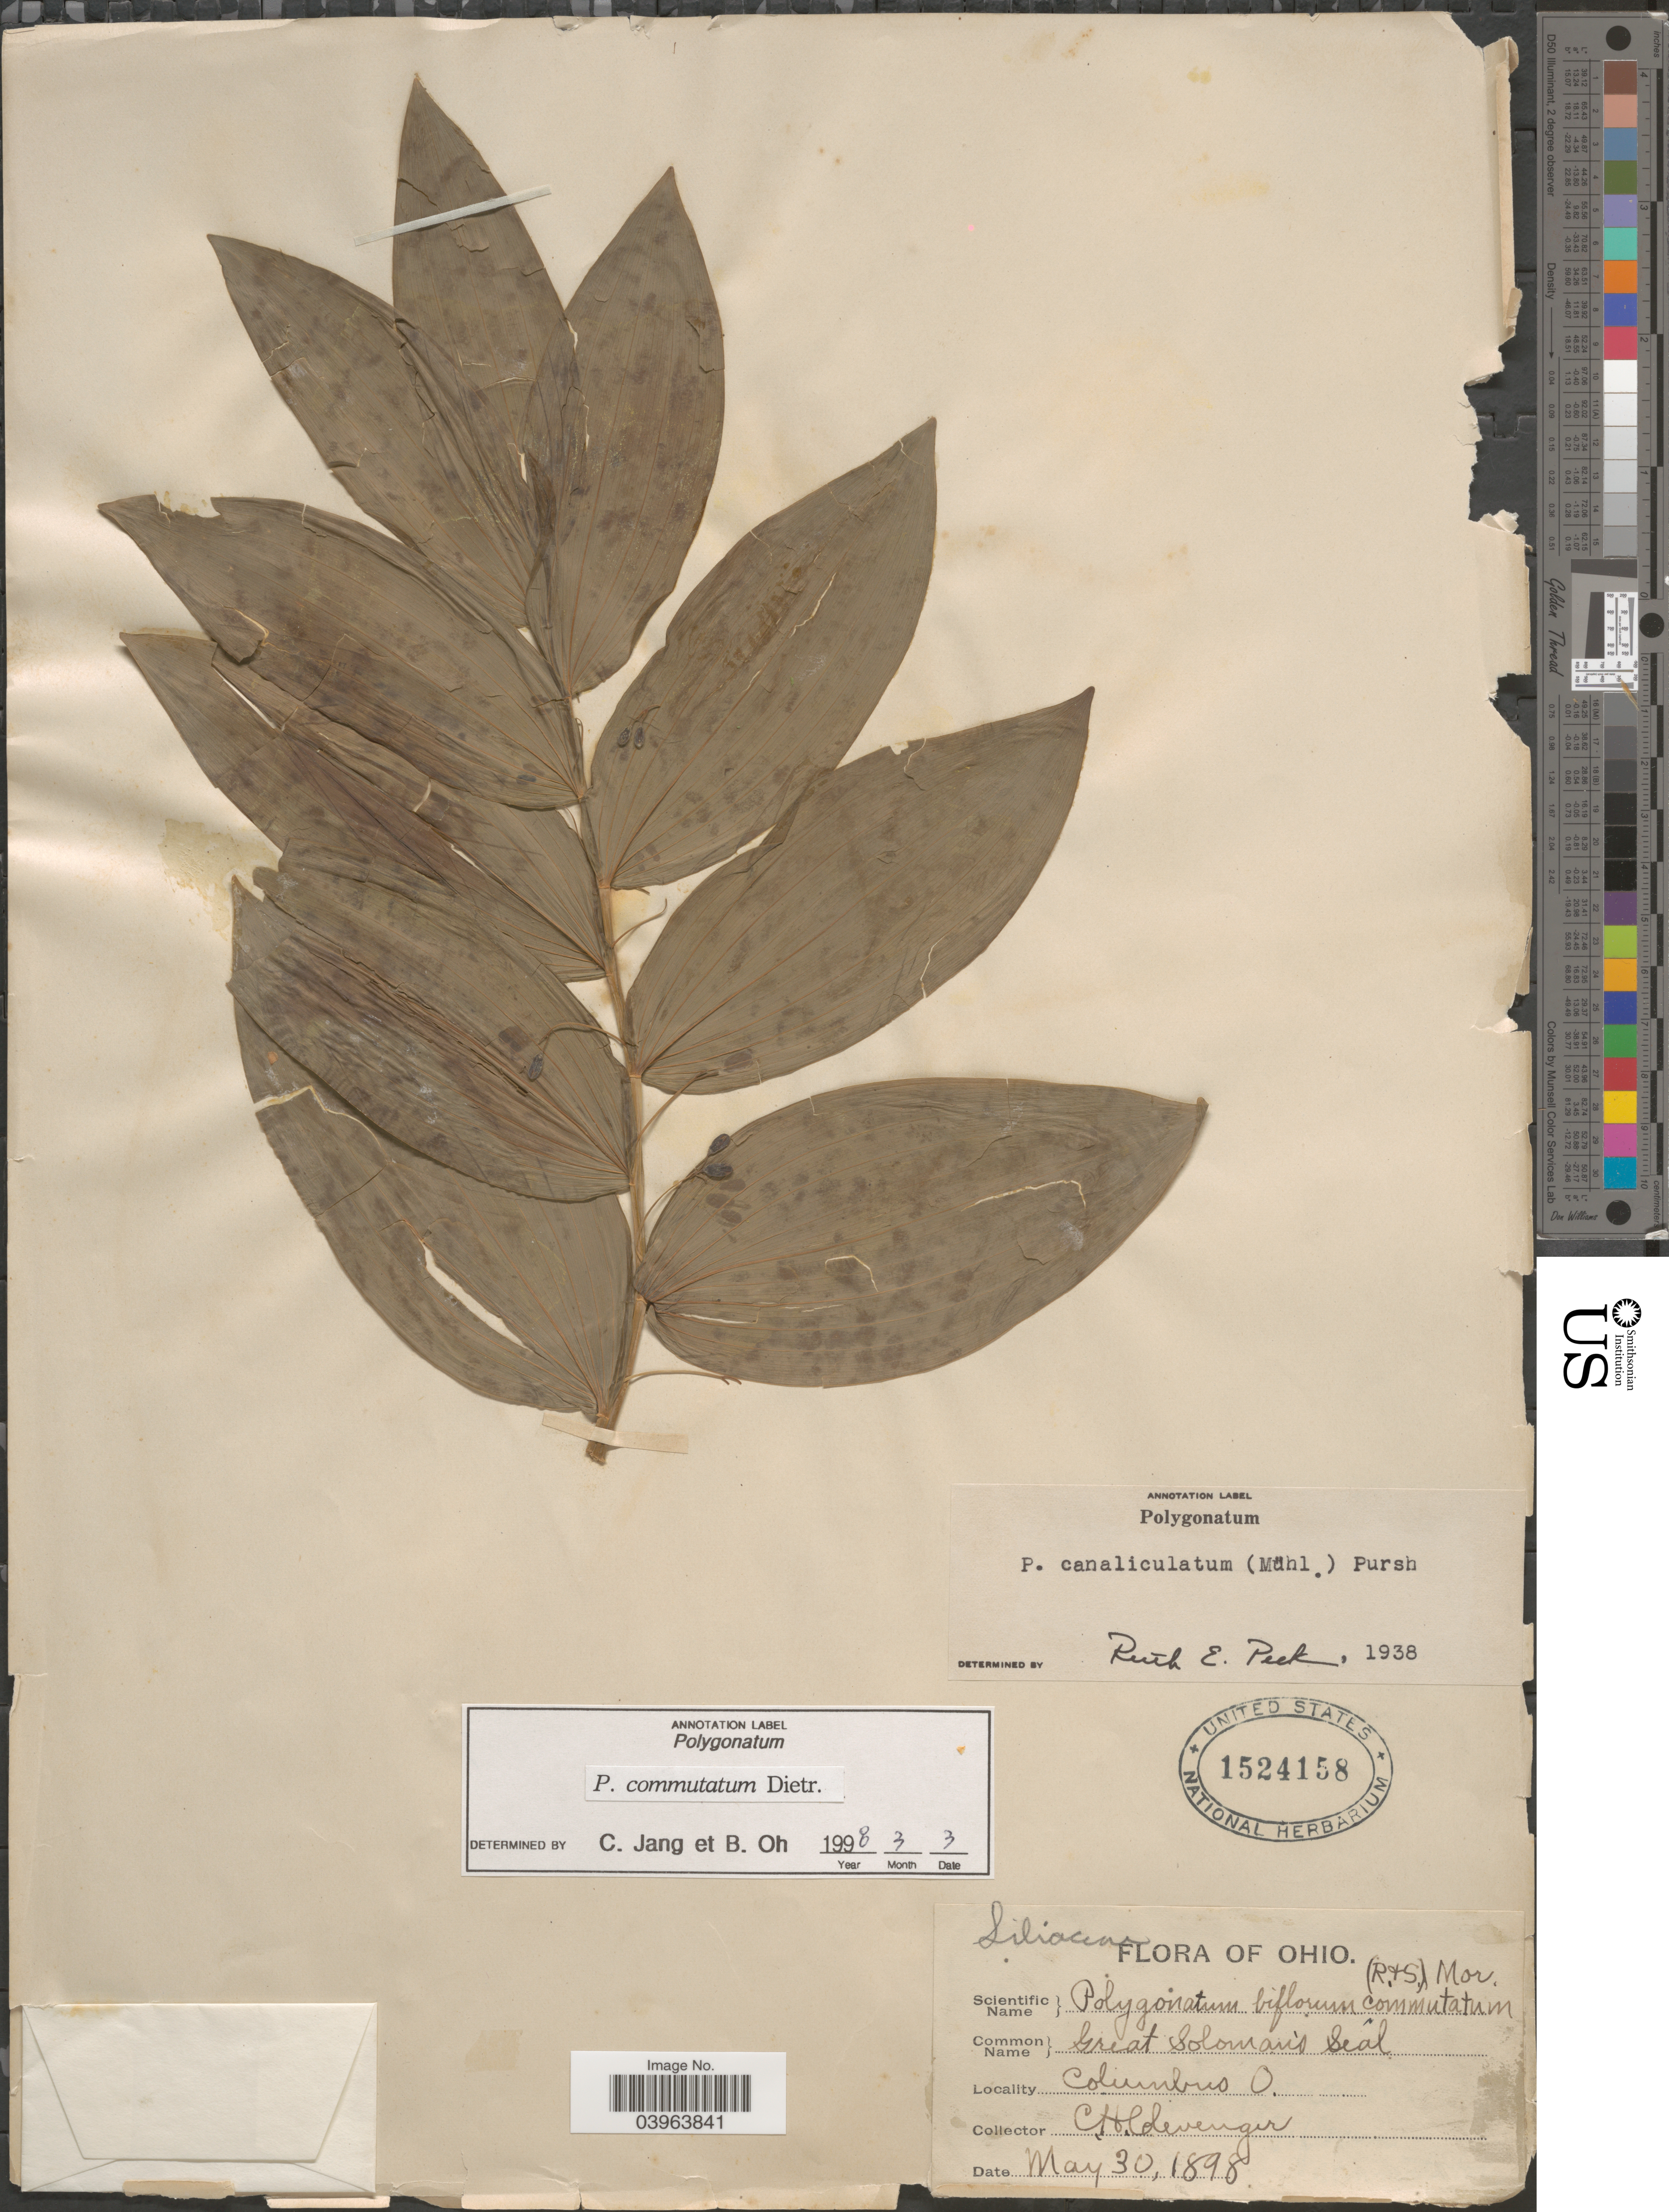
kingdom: Plantae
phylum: Tracheophyta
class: Liliopsida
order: Asparagales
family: Asparagaceae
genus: Polygonatum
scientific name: Polygonatum commutatum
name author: (Schult. f.) A. Dietr.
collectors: C. Clevenger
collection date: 1898-05-30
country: United States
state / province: Ohio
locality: Columbus.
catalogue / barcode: US 1524158